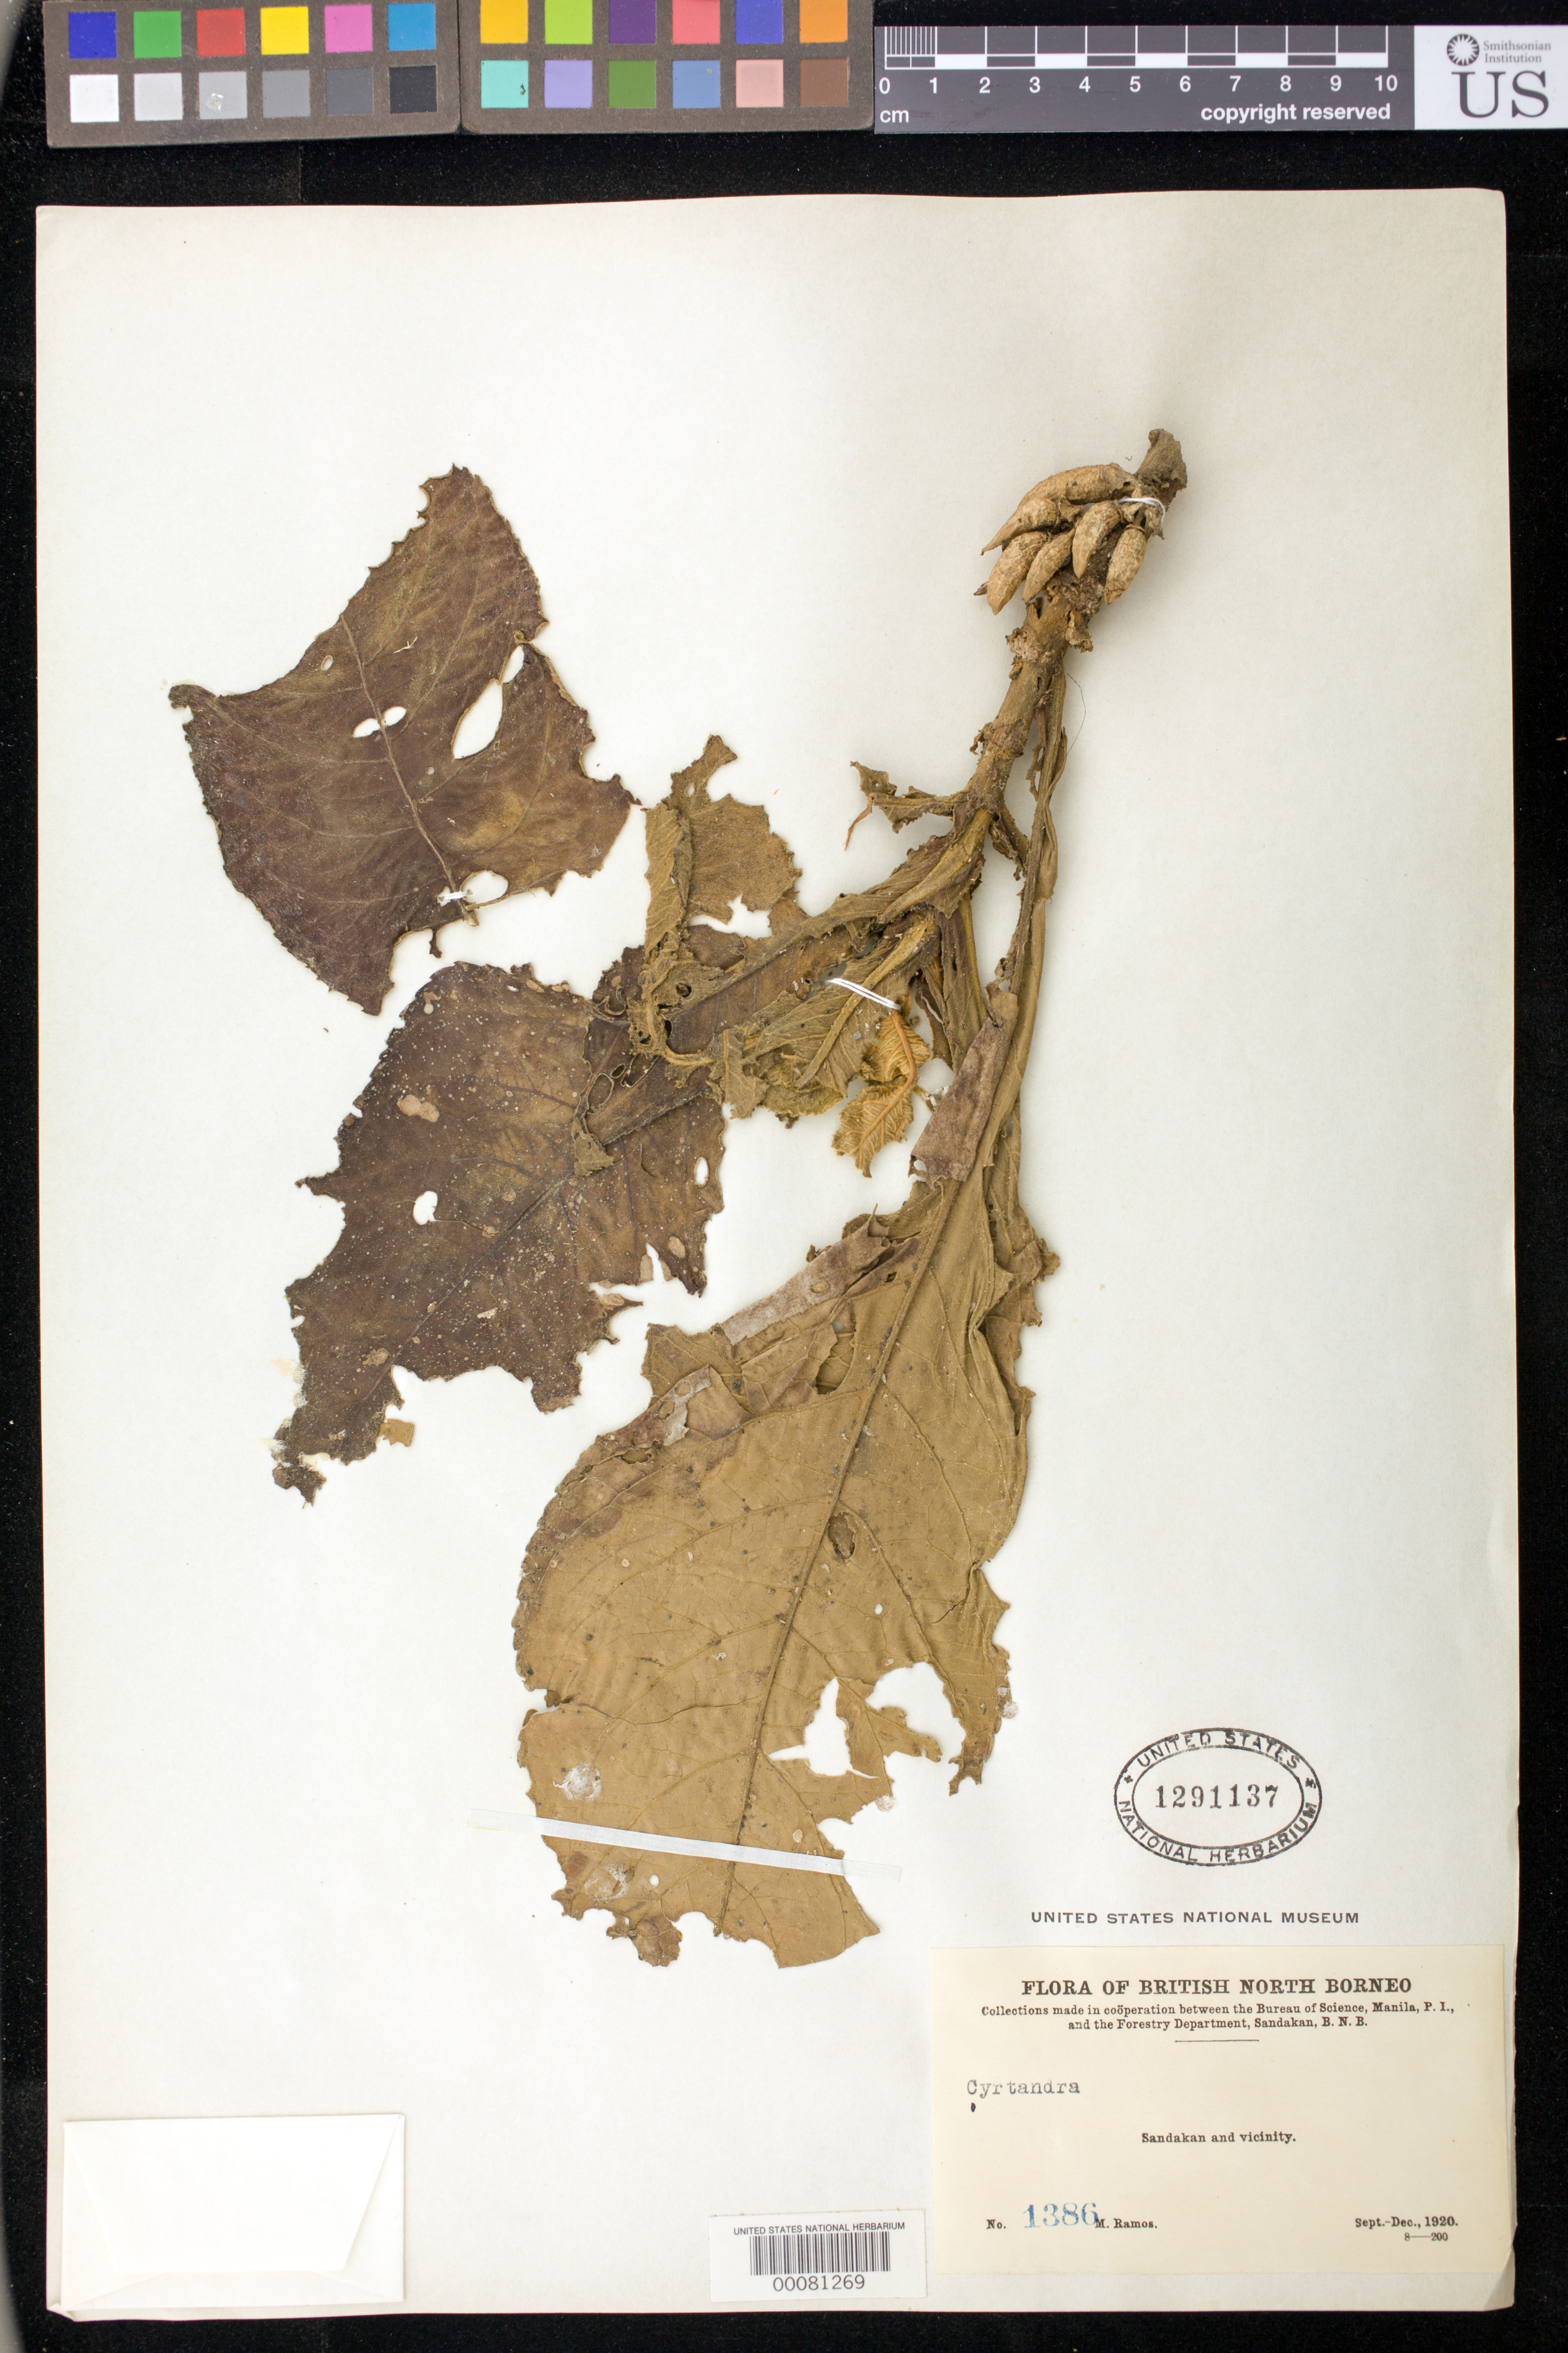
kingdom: Plantae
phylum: Tracheophyta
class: Magnoliopsida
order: Lamiales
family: Gesneriaceae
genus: Cyrtandra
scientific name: Cyrtandra sp.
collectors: M. Ramos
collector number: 1386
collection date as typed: Sep-Dec 1920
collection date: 1920-09/1920-12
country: Malaysia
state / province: Sabah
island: Borneo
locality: Sandakan and vicinity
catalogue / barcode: US 1291137